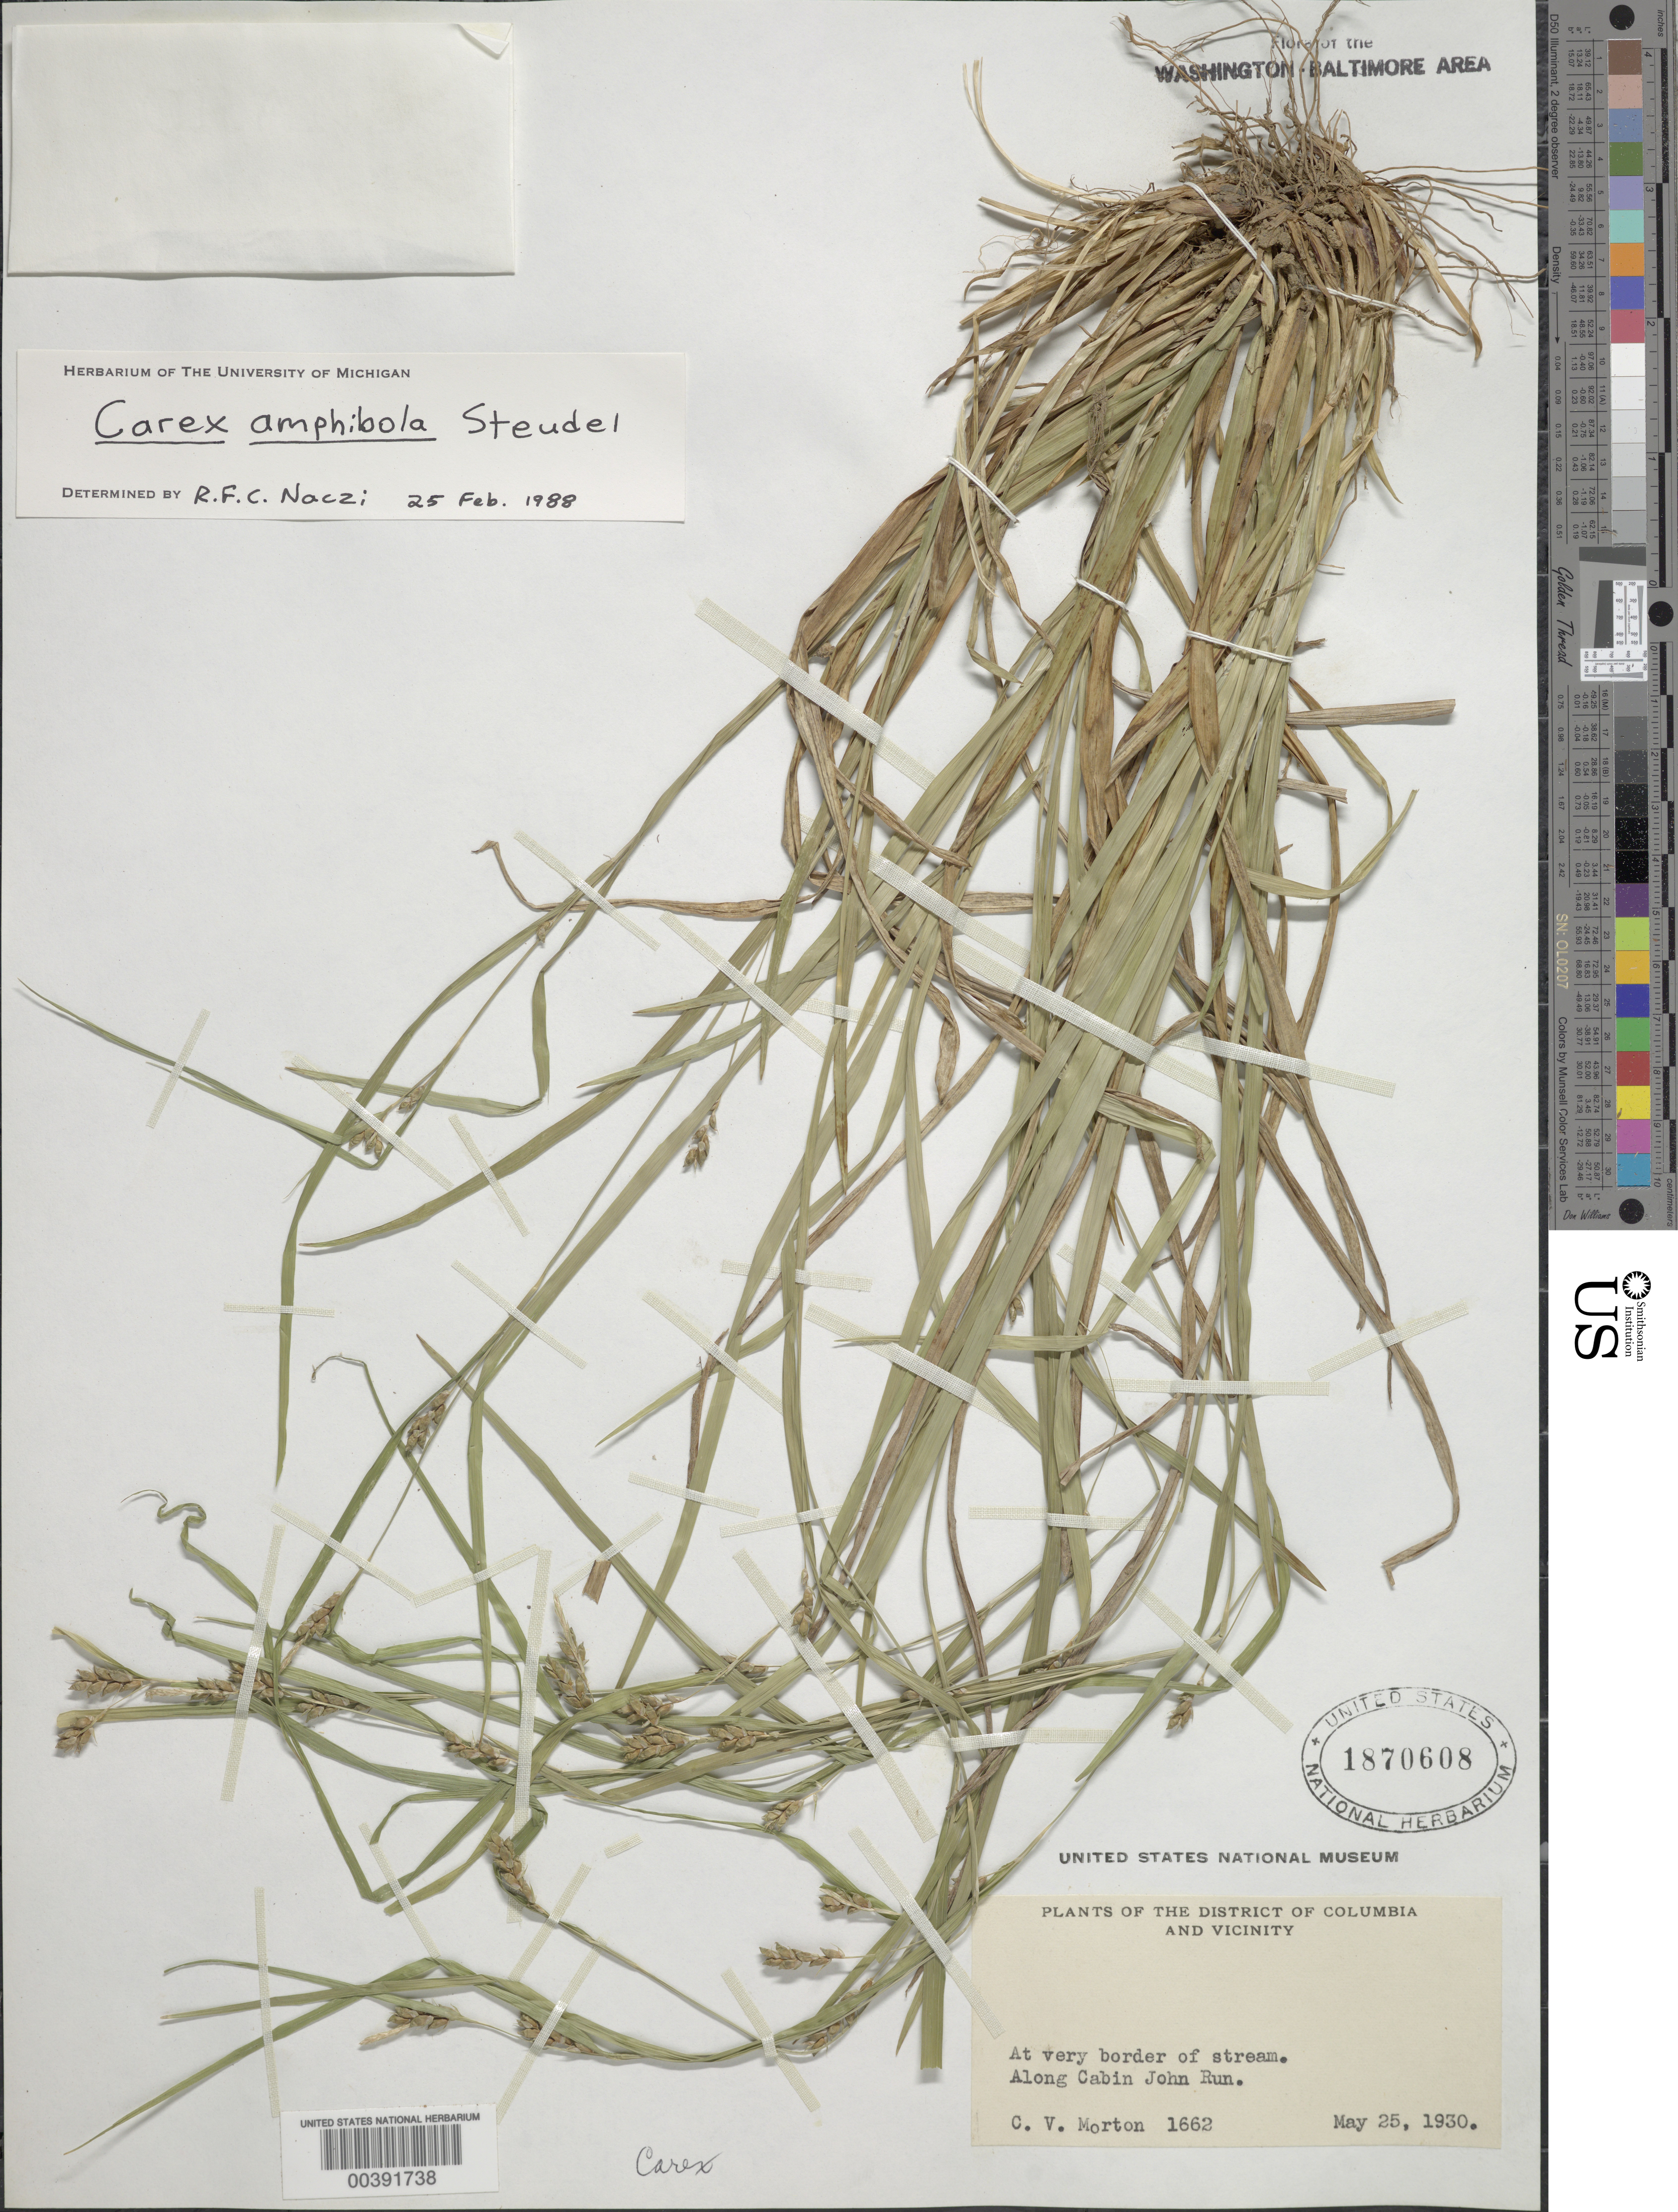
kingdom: Plantae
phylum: Tracheophyta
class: Liliopsida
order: Poales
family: Cyperaceae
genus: Carex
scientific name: Carex amphibola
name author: Steud.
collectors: C. V. Morton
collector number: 1662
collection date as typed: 25 May 1930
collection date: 1930-05-25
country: United States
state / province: Maryland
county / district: Montgomery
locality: Cabin John Run C. & O. Canal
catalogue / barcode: US 1870608